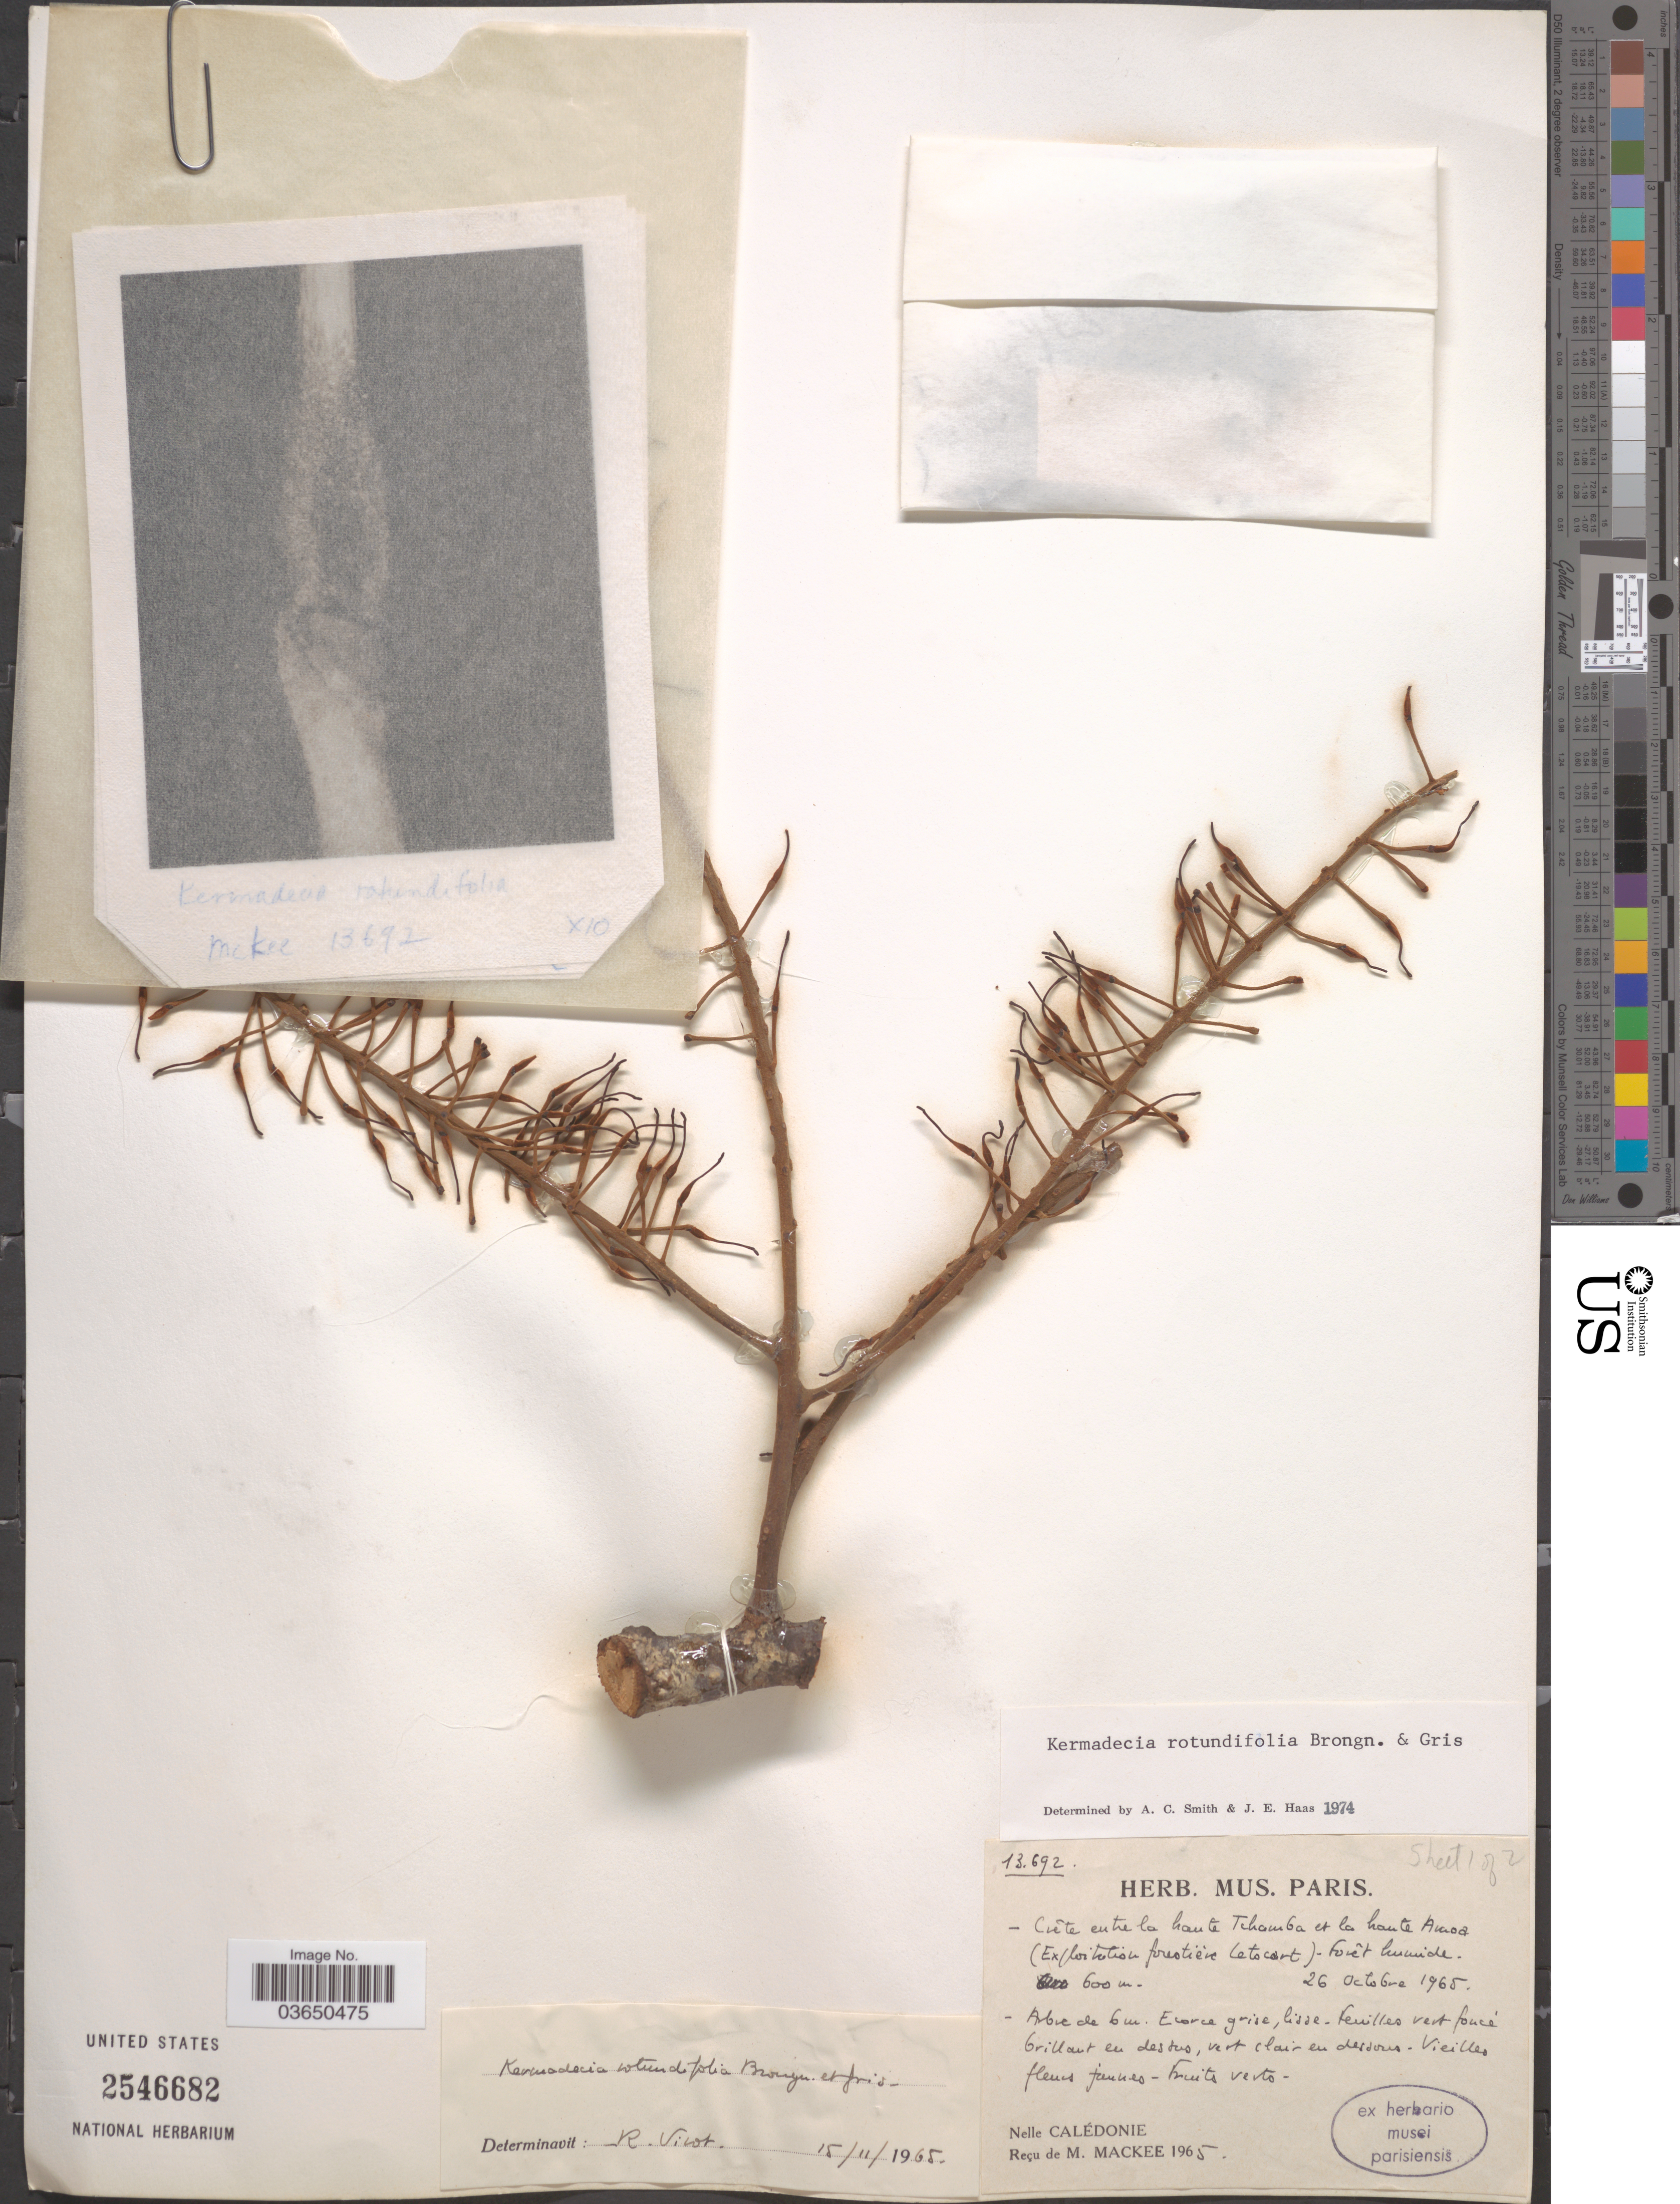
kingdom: Plantae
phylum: Tracheophyta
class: Magnoliopsida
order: Proteales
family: Proteaceae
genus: Kermadecia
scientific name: Kermadecia rotundifolia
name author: Brongn. & Gris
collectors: M. Mackee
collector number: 13692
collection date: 1965-10-26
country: New Caledonia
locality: Crête entre la haute Tchamba et la haute Amoa (Exploitation forestière letocart). Nelle Calédonie.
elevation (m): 600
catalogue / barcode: US 2546682